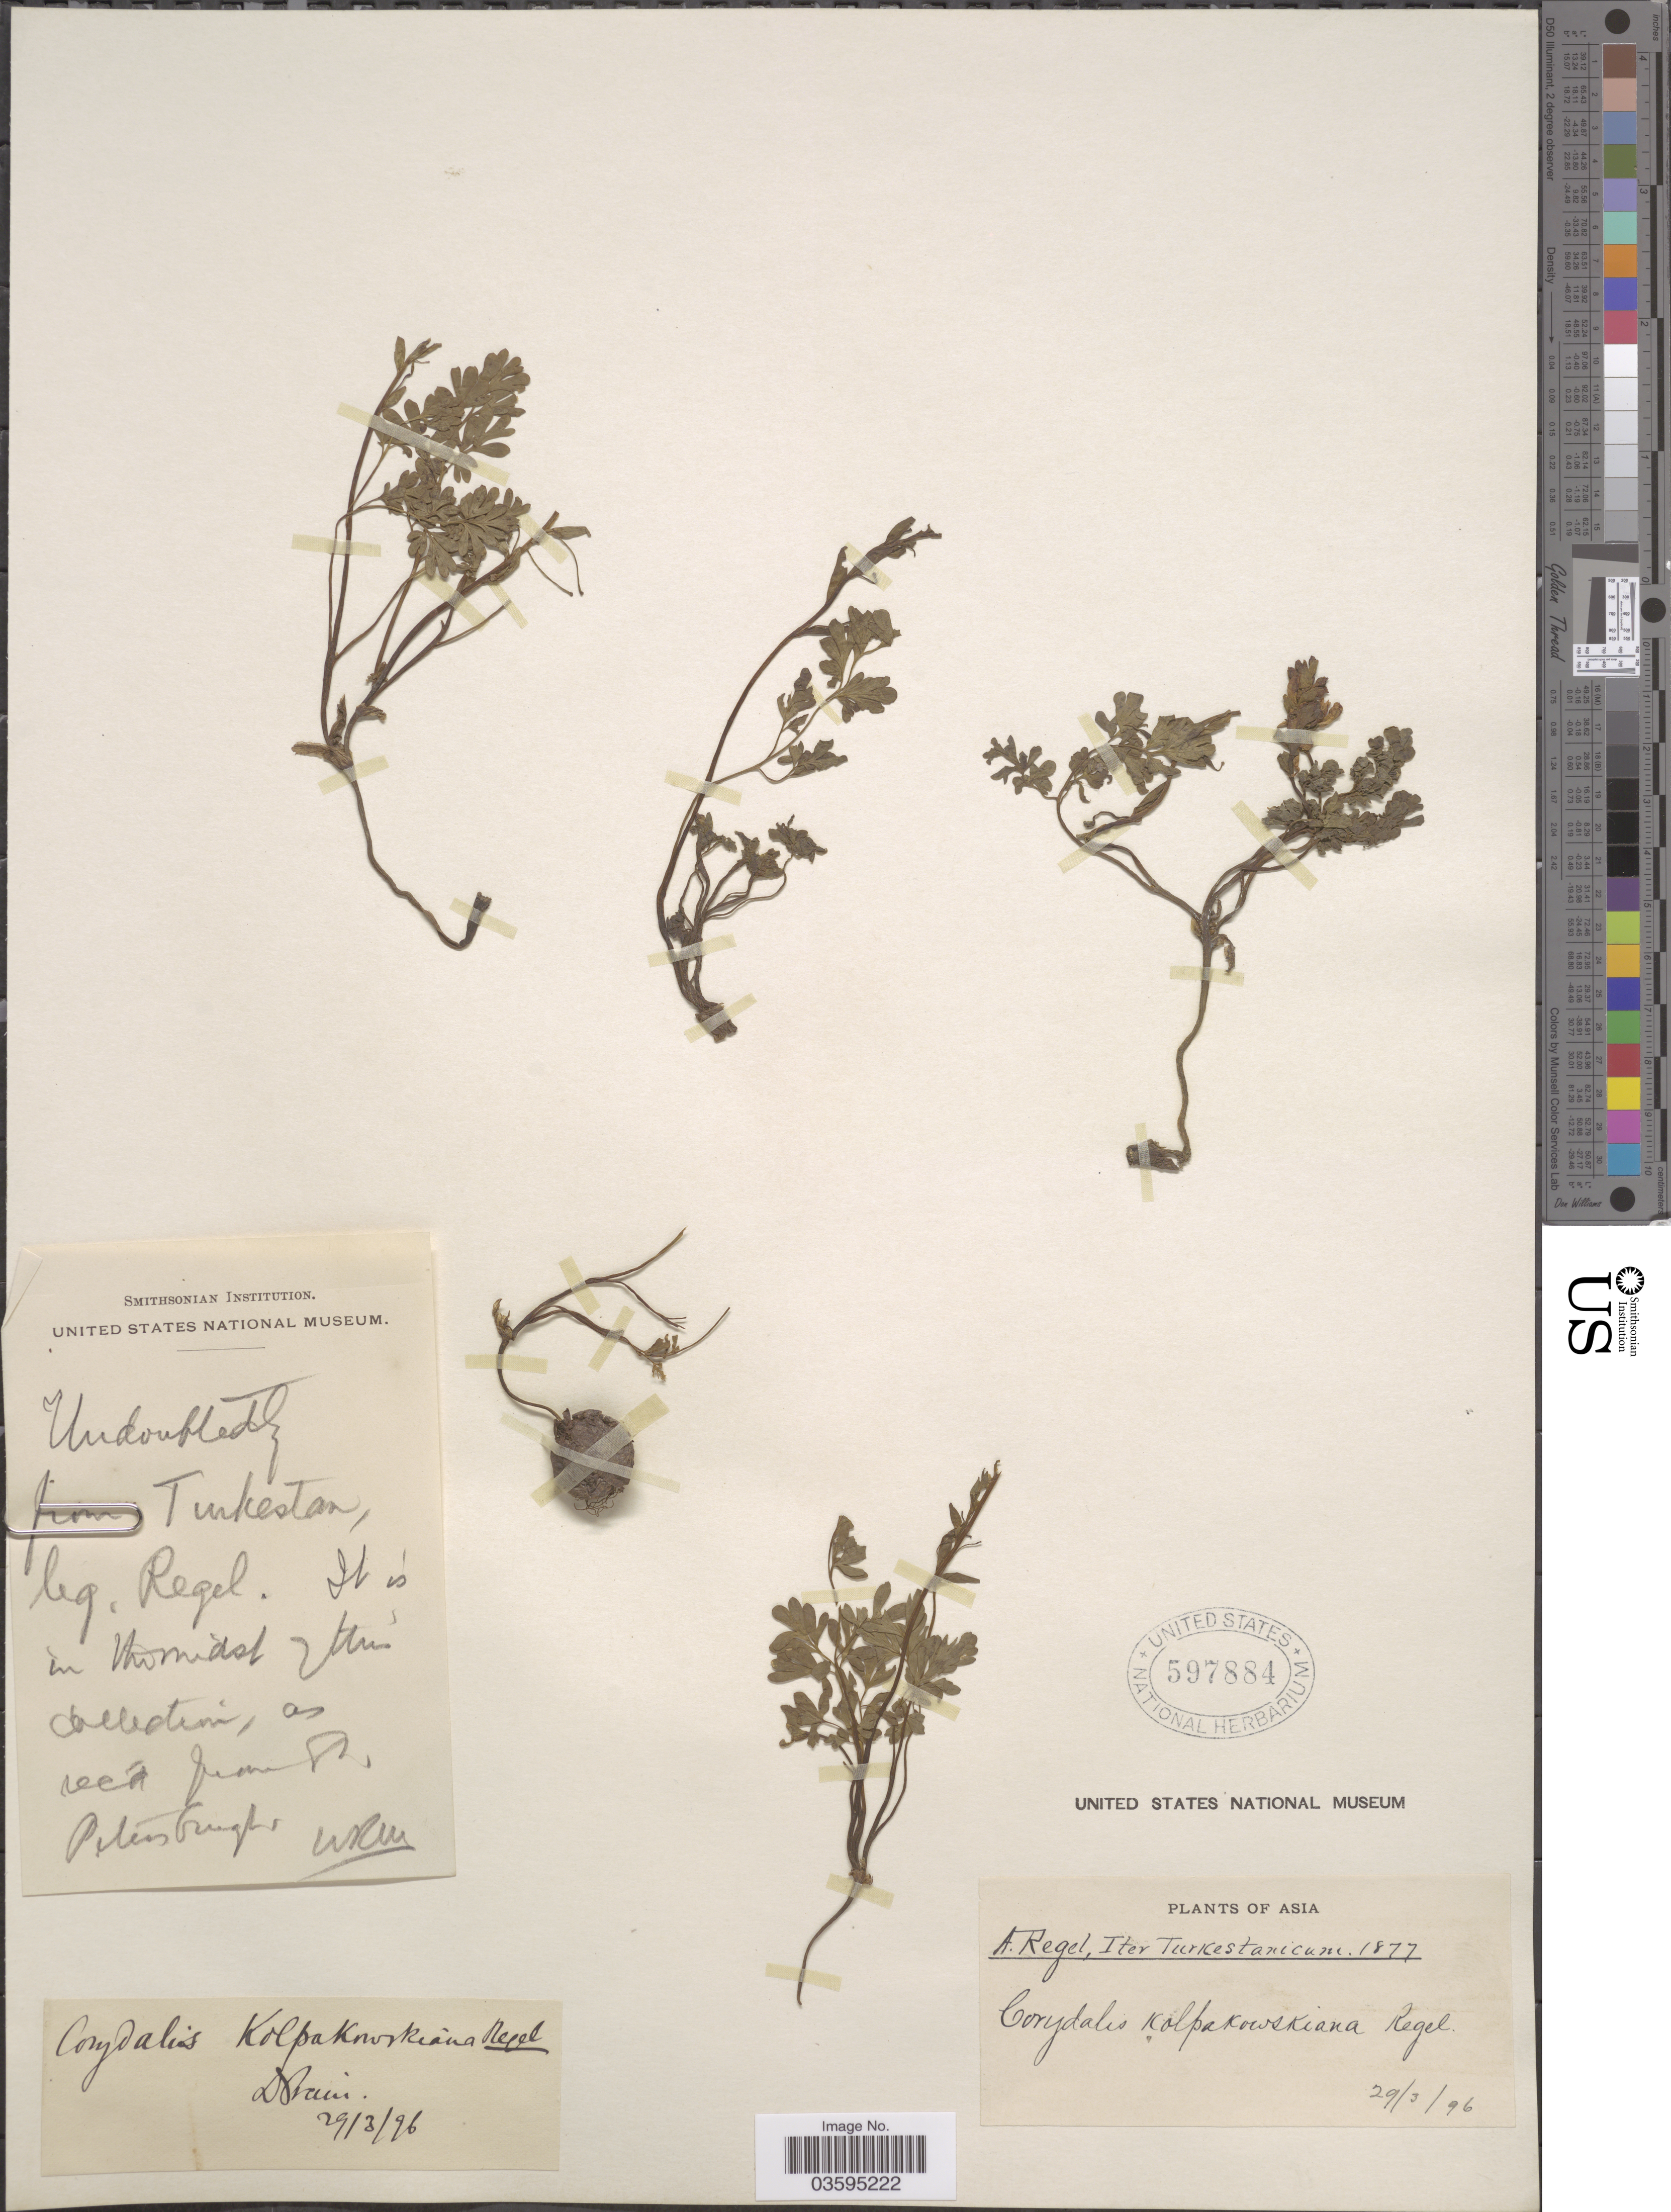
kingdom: Plantae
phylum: Tracheophyta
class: Magnoliopsida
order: Ranunculales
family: Papaveraceae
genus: Corydalis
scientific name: Corydalis kolpakowskiana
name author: A. Regel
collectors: A. Regel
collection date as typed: Transcribed d/m/y: 29/3/96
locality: From Turkestan. Asia.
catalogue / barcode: US 597884